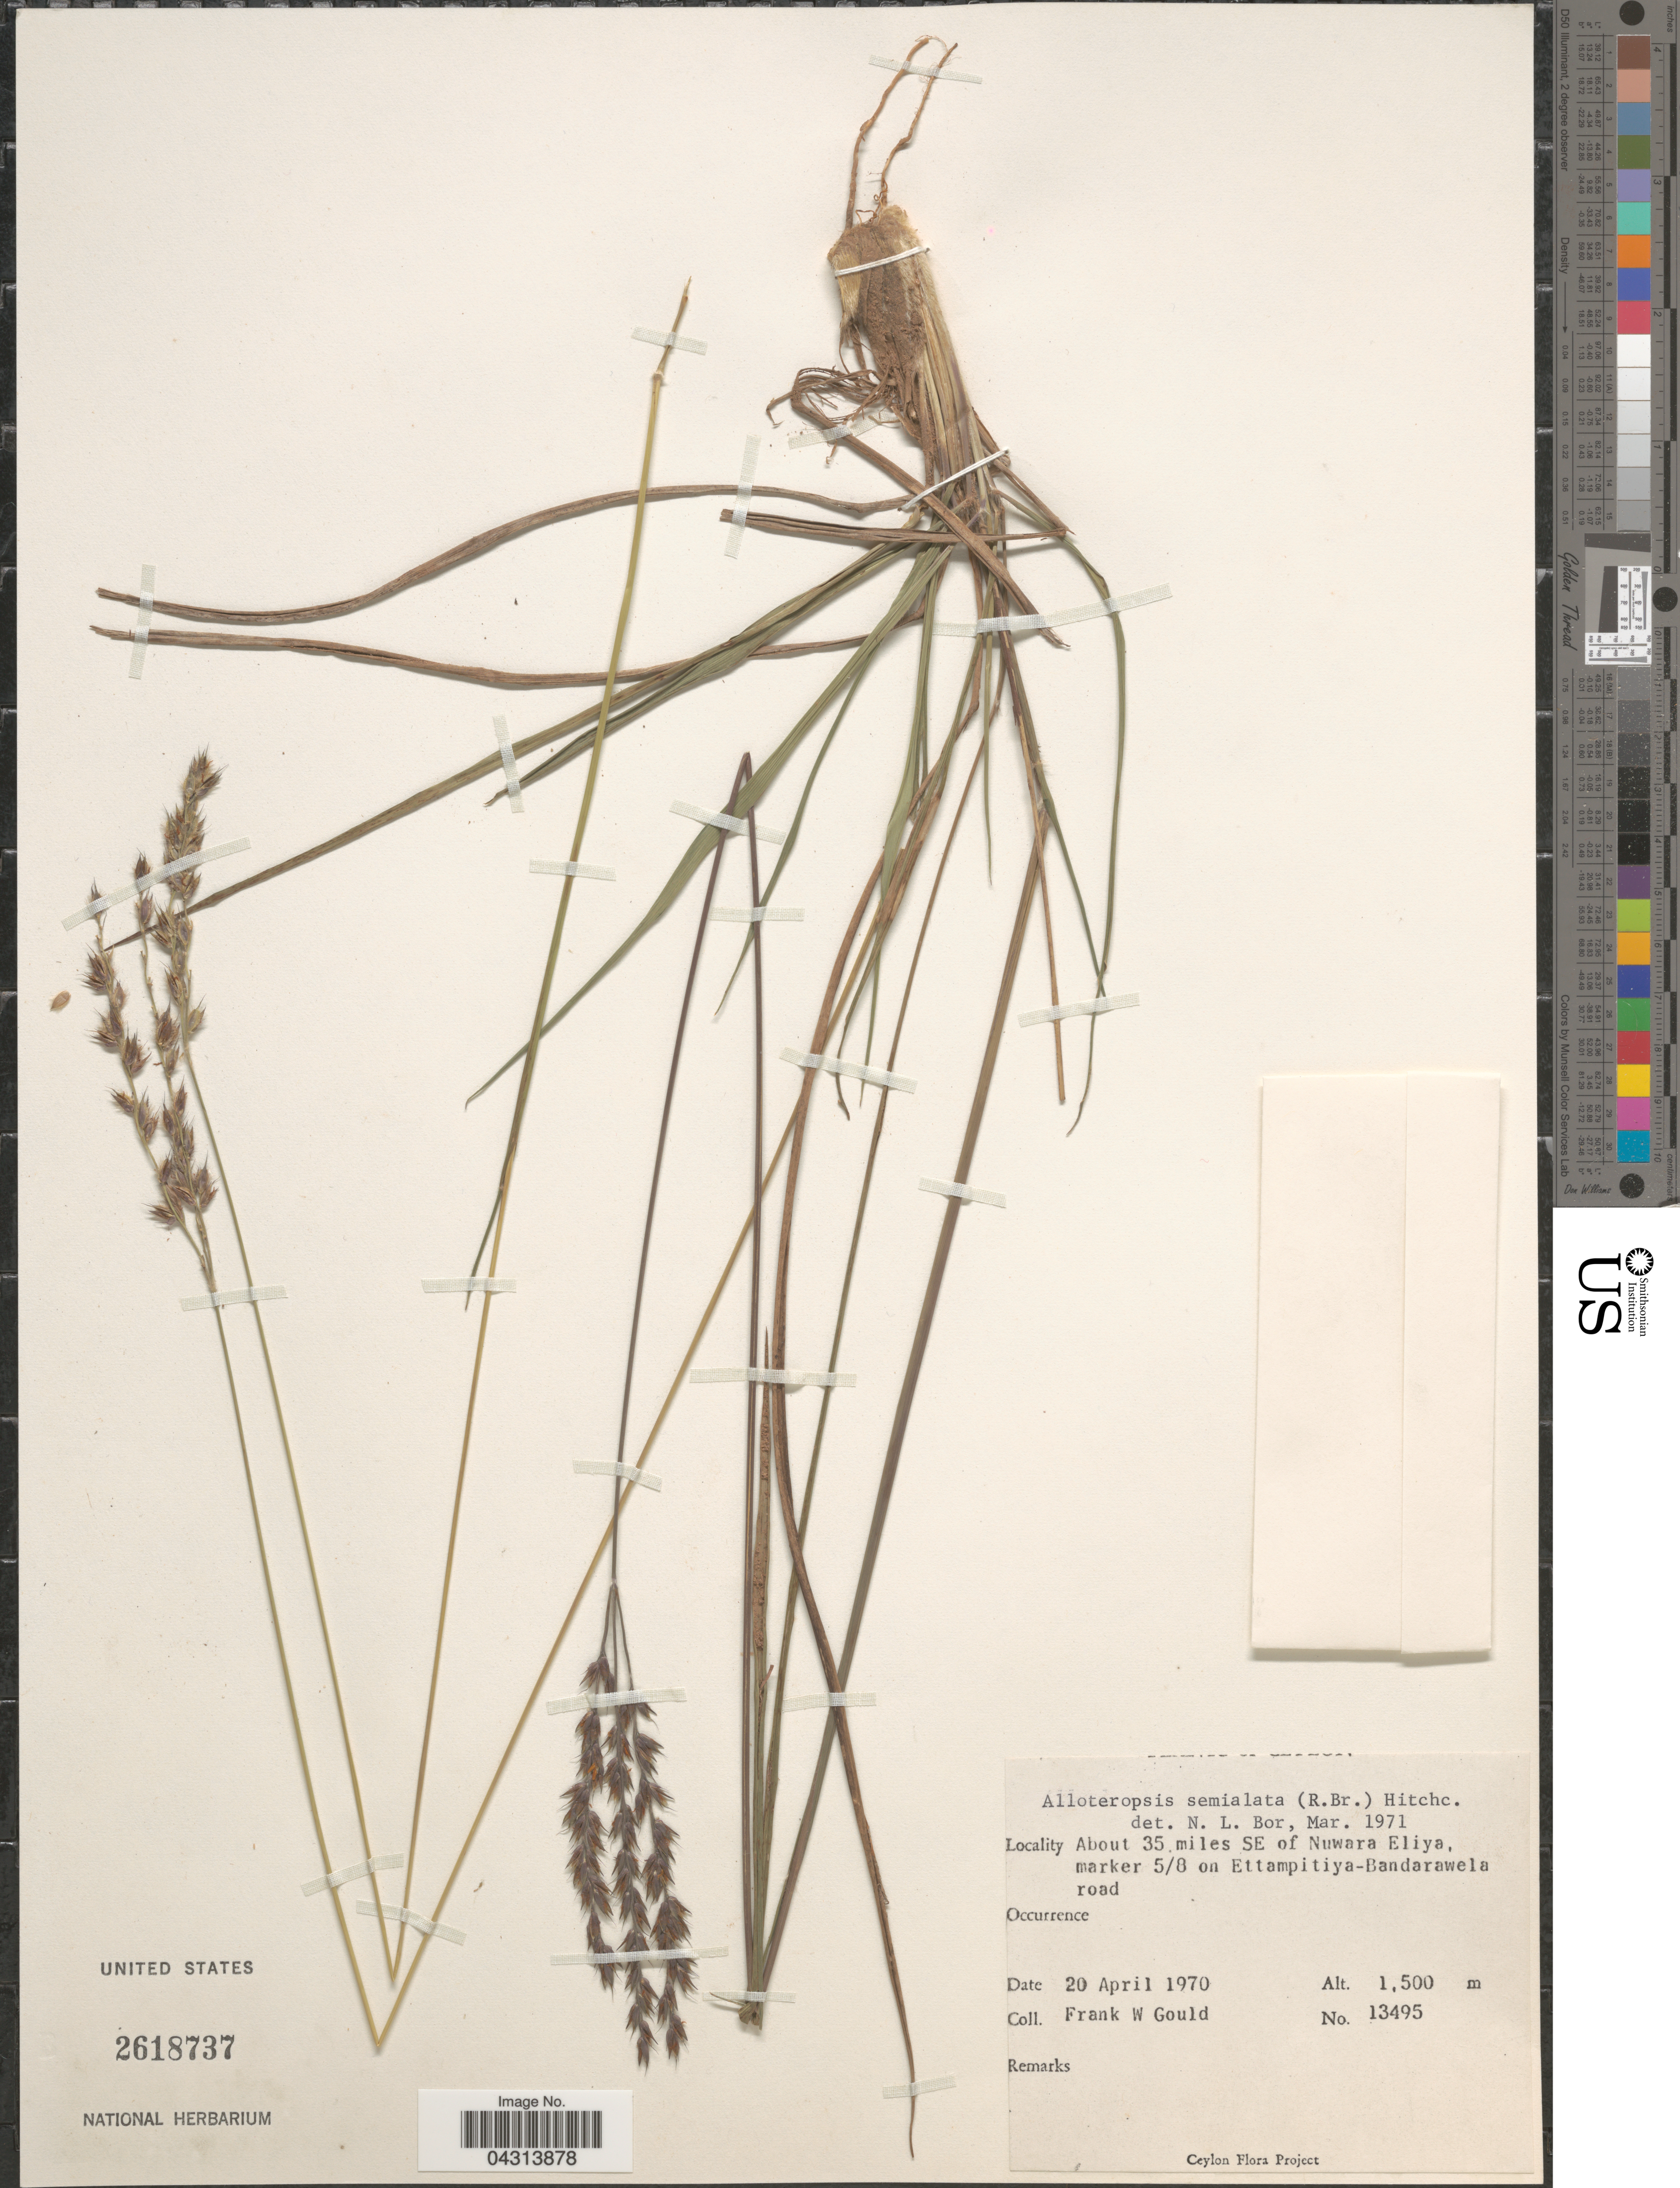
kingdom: Plantae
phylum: Tracheophyta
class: Liliopsida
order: Poales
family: Poaceae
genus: Alloteropsis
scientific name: Alloteropsis semialata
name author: (R. Br.) Hitchc.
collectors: F. W. Gould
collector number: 13495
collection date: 1970-04-20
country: Sri Lanka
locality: About 35 miles SE of Nuwara Eliya, marker 5/8 on Ettampitiya-Bandarawela road.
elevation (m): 1500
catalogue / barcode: US 2618737